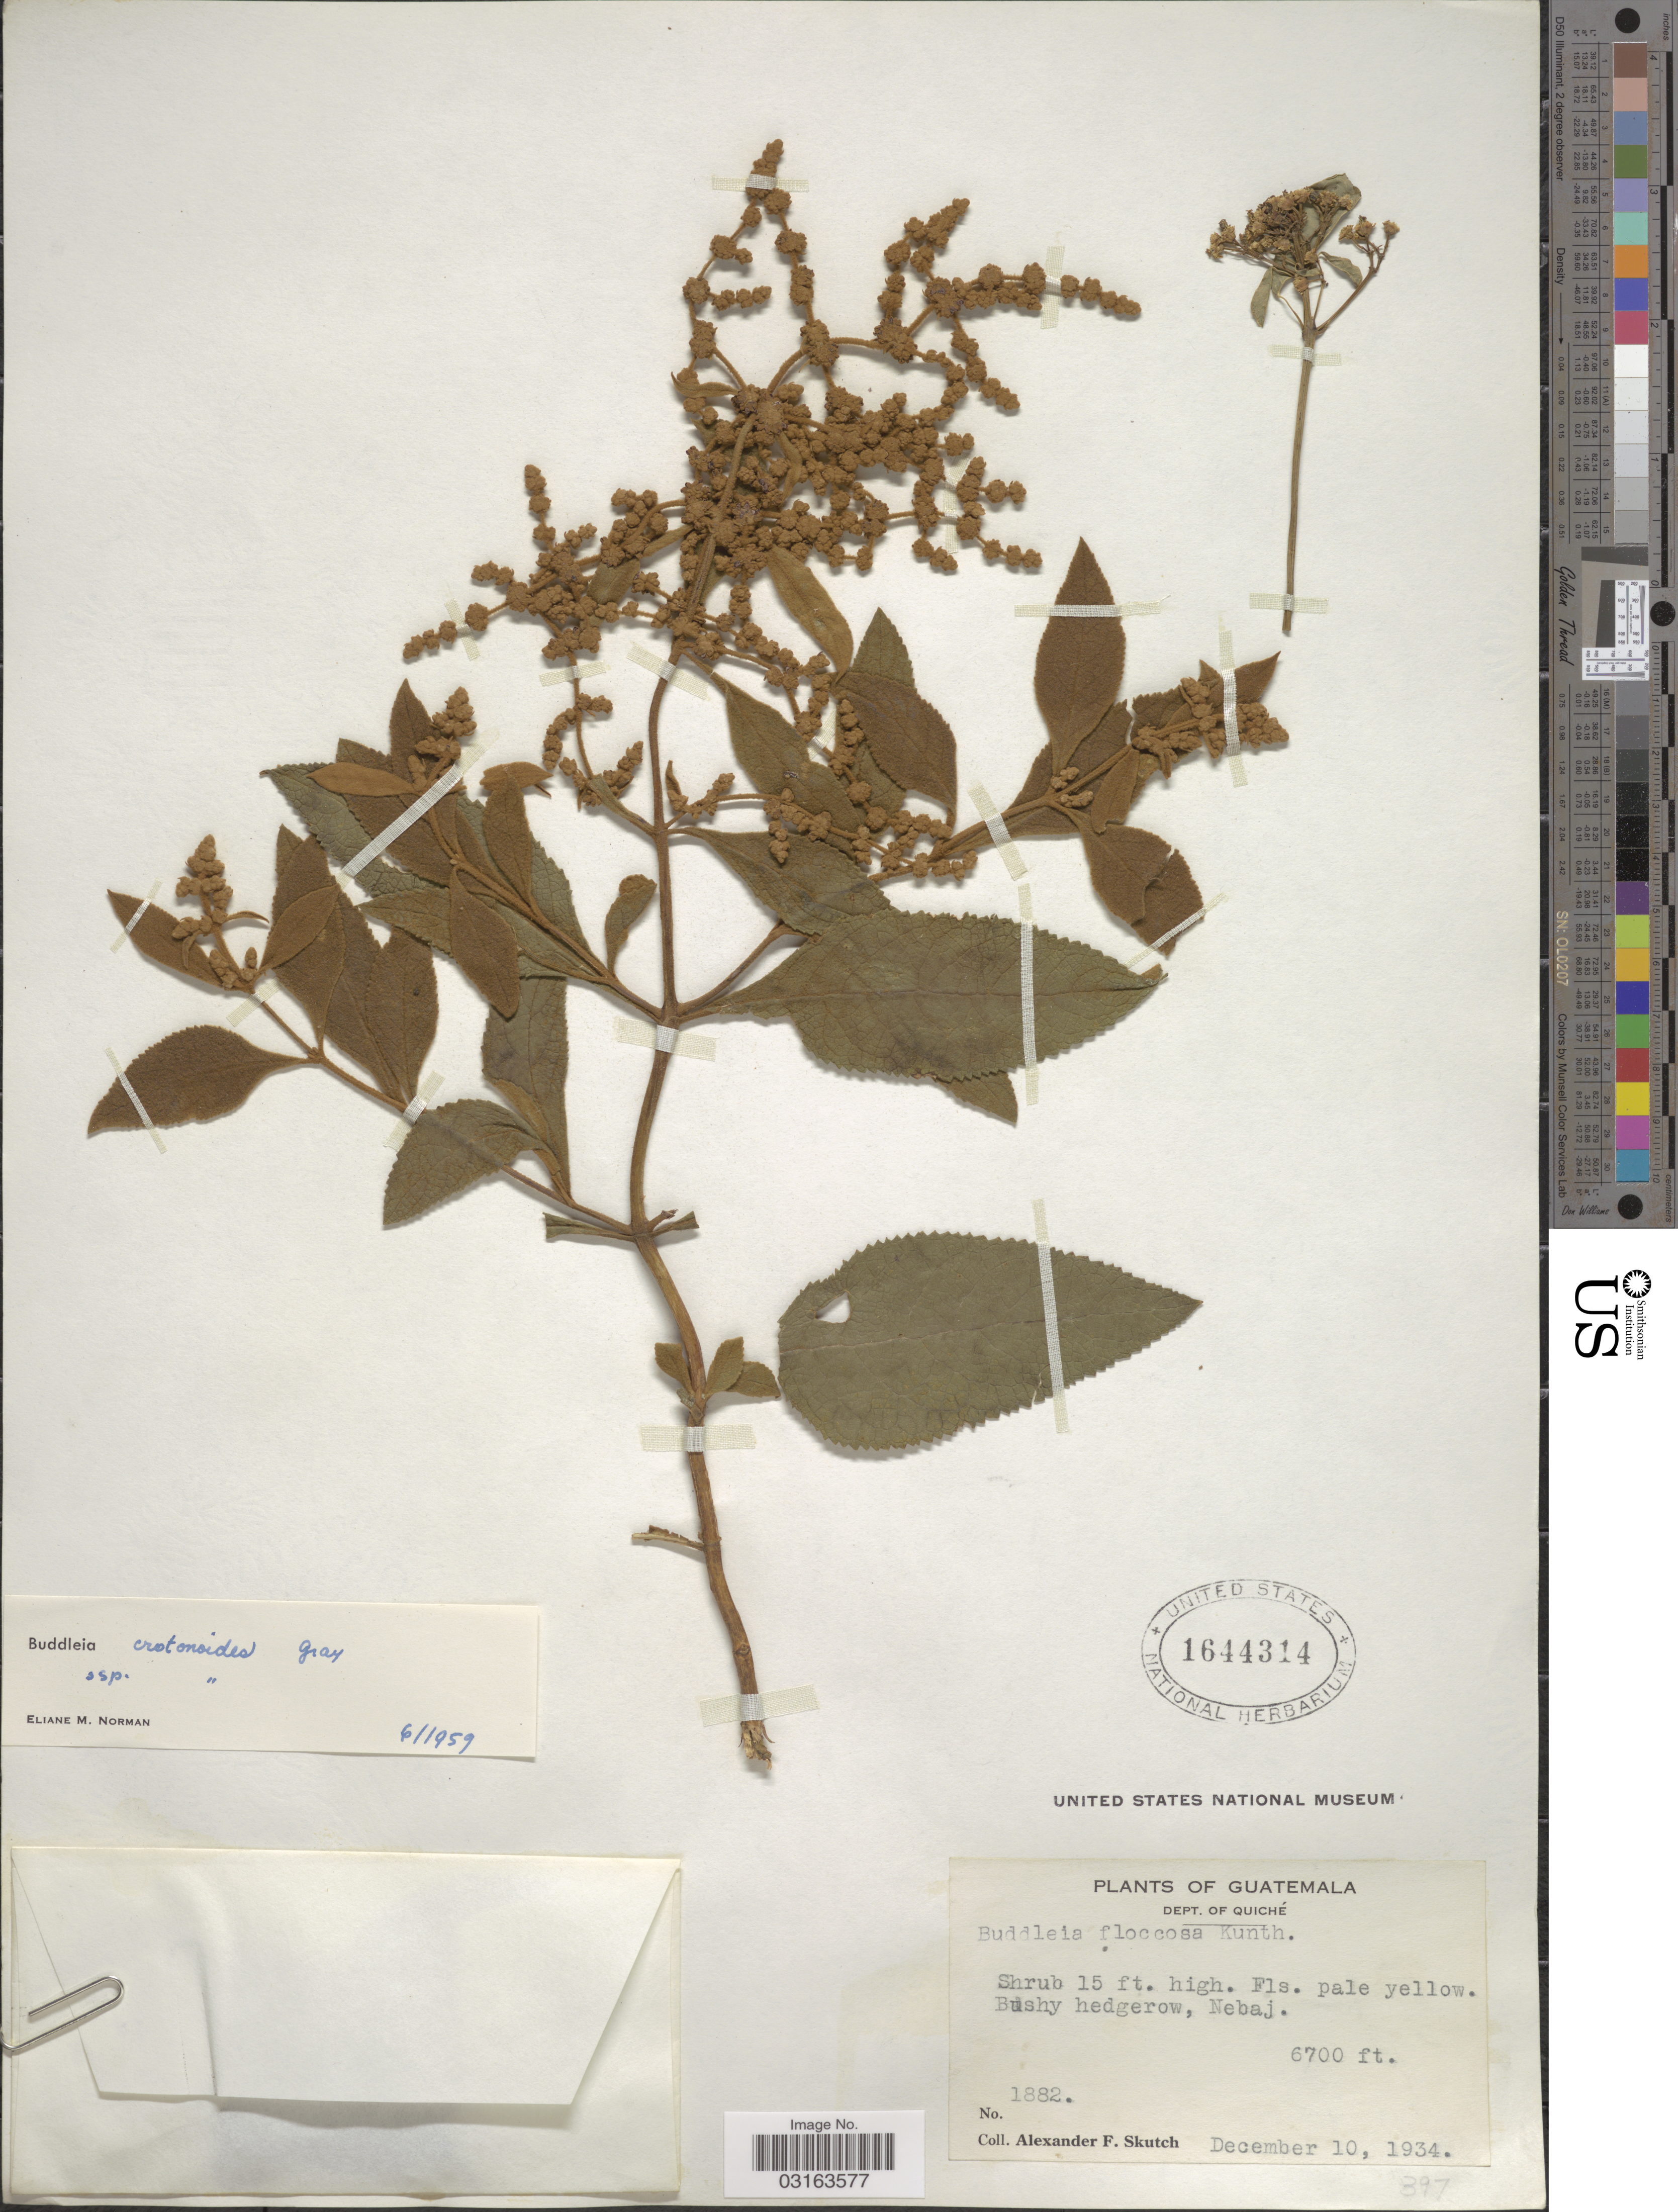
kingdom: Plantae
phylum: Tracheophyta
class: Magnoliopsida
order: Lamiales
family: Scrophulariaceae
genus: Buddleja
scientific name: Buddleja crotonoides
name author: A. Gray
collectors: A. F. Skutch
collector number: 1882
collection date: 1934-12-10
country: Guatemala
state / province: El Quiché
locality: Dept. of Quiché. Nebaj.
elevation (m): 2042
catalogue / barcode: US 1644314